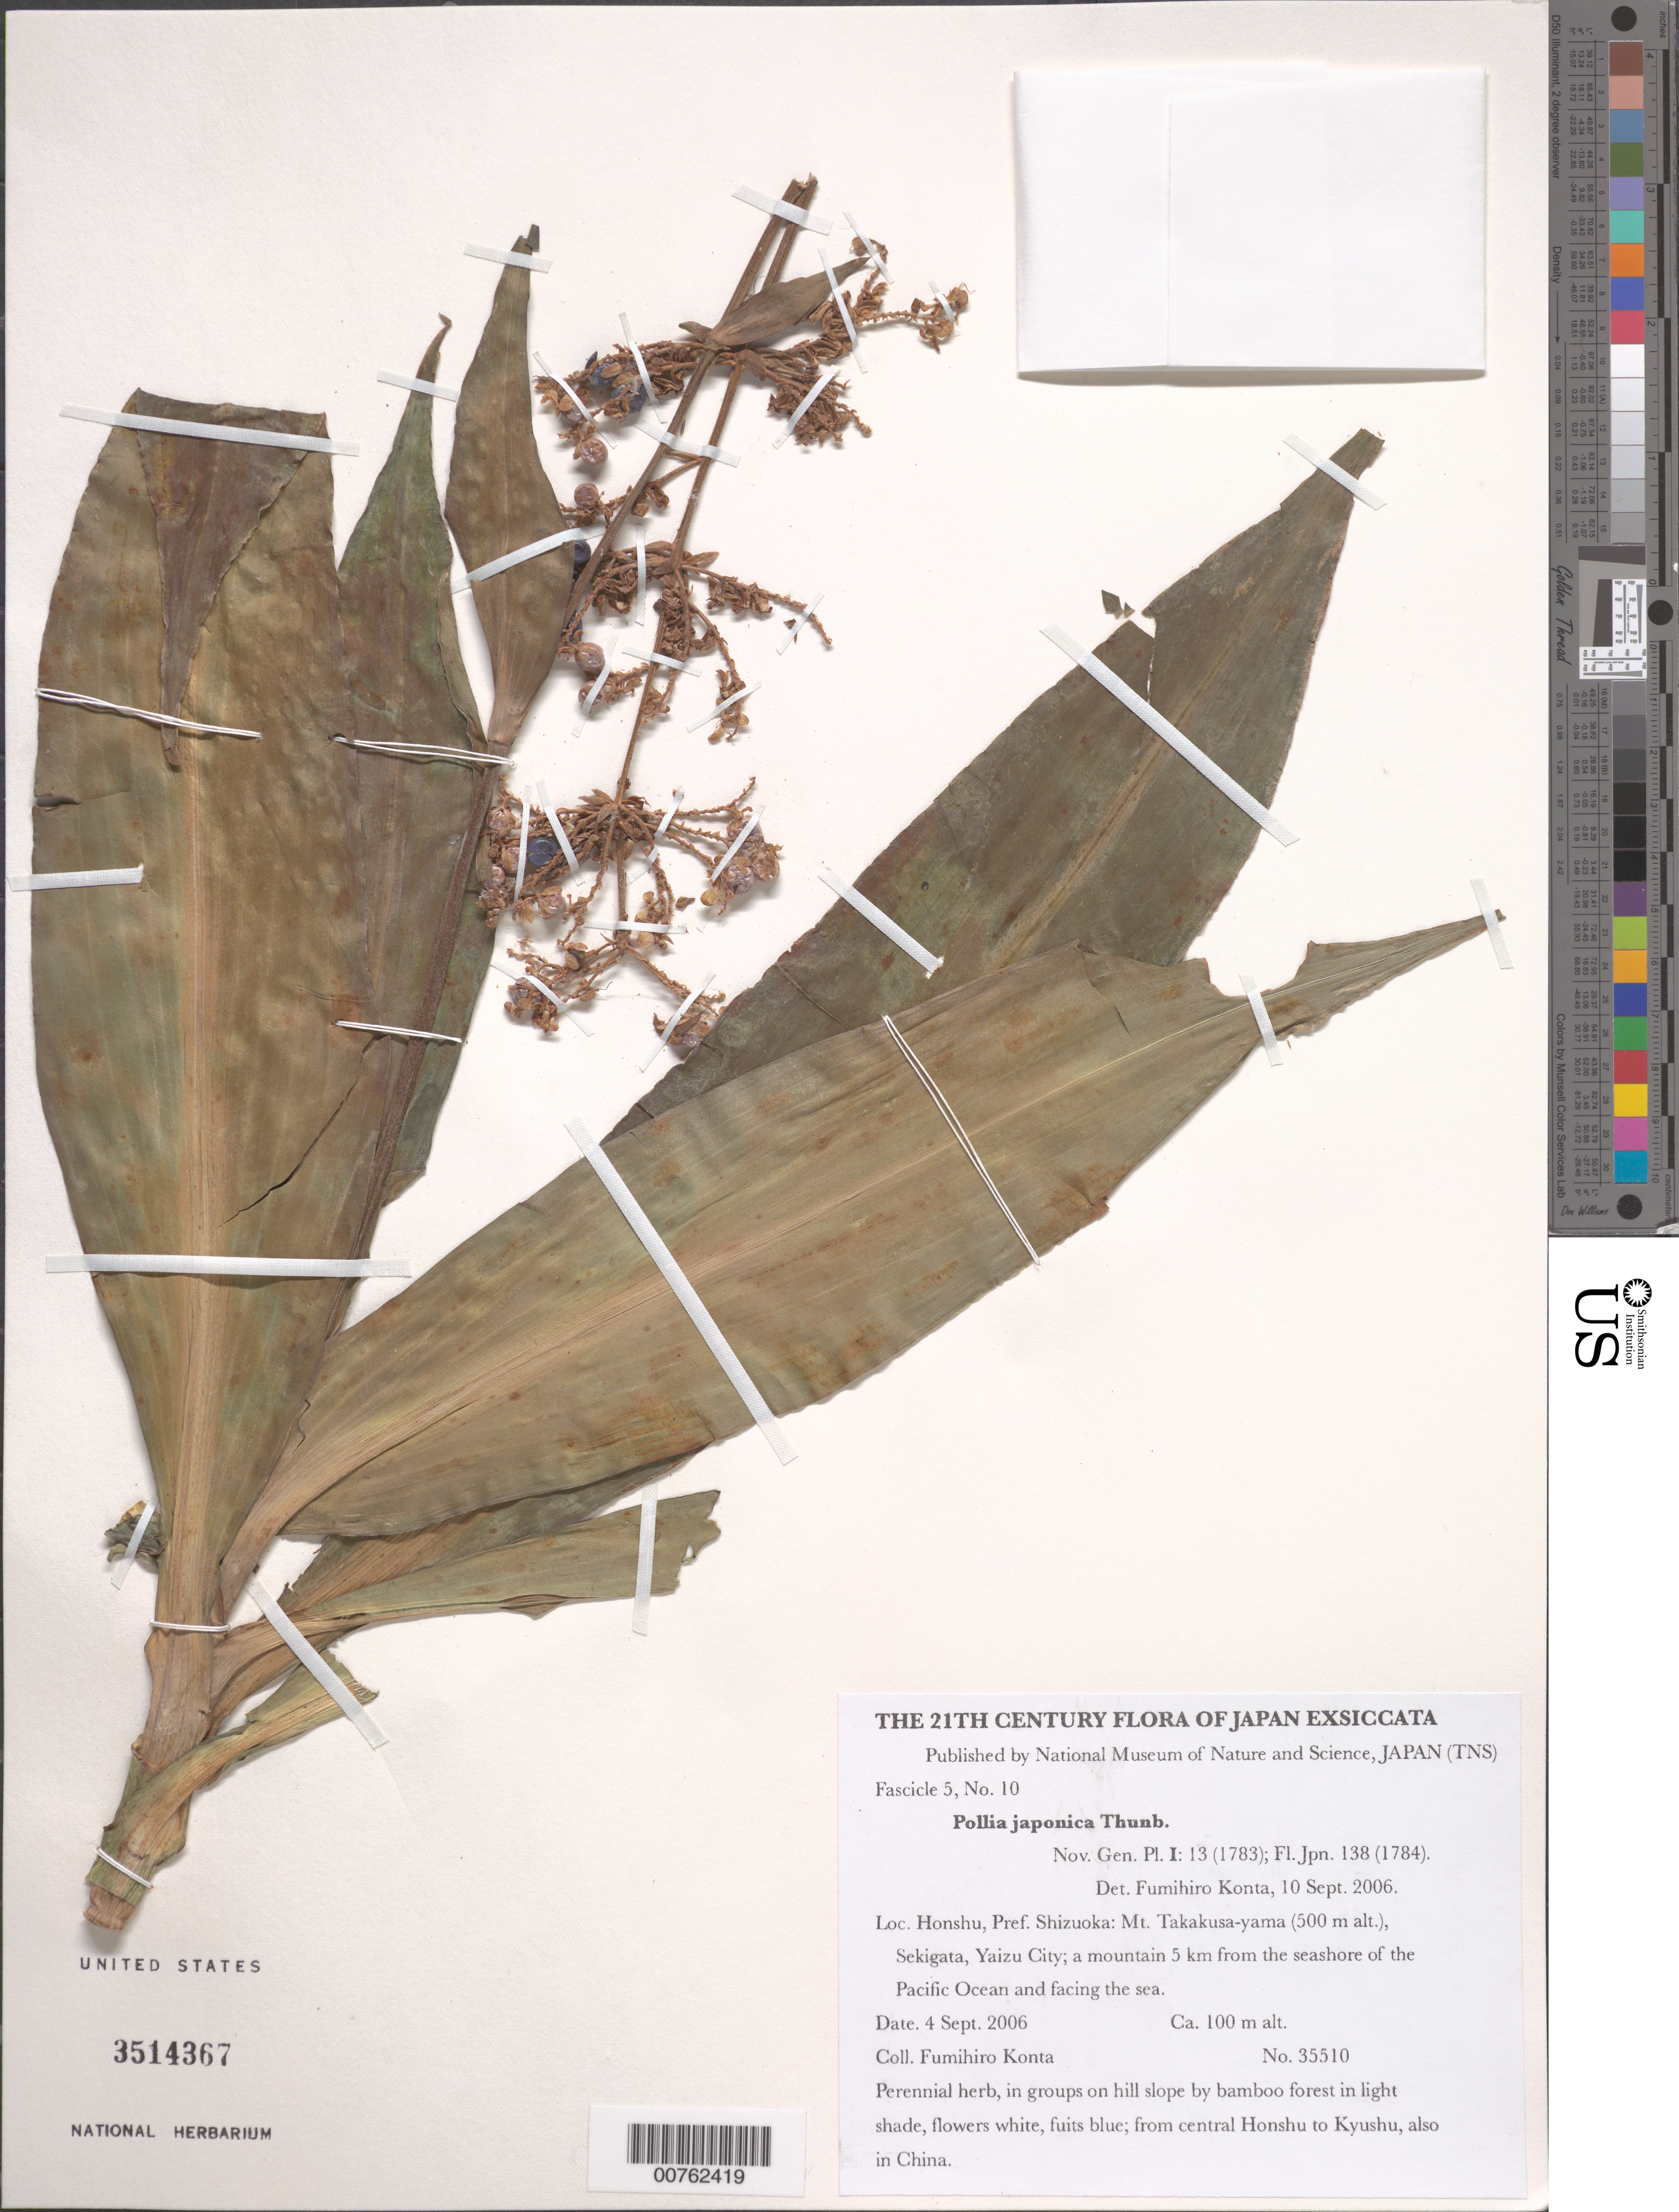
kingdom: Plantae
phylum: Tracheophyta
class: Liliopsida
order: Commelinales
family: Commelinaceae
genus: Pollia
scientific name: Pollia japonica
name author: Thunb.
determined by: Konta, F.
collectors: F. Konta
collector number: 35510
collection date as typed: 04 Sep 2006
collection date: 2006-09-04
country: Japan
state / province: Sizuoka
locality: Mt. Takakusa-yama Sekigata, Yaizu City; a mountain 5 km from the seashore of the Pacific Ocean and facing the sea.. From central Honshu to Kyushu, also in China.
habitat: in groups on hill slope by bamboo forest in light shade, from central Honshu to Kyushu, also in China.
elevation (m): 100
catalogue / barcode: US 3514367